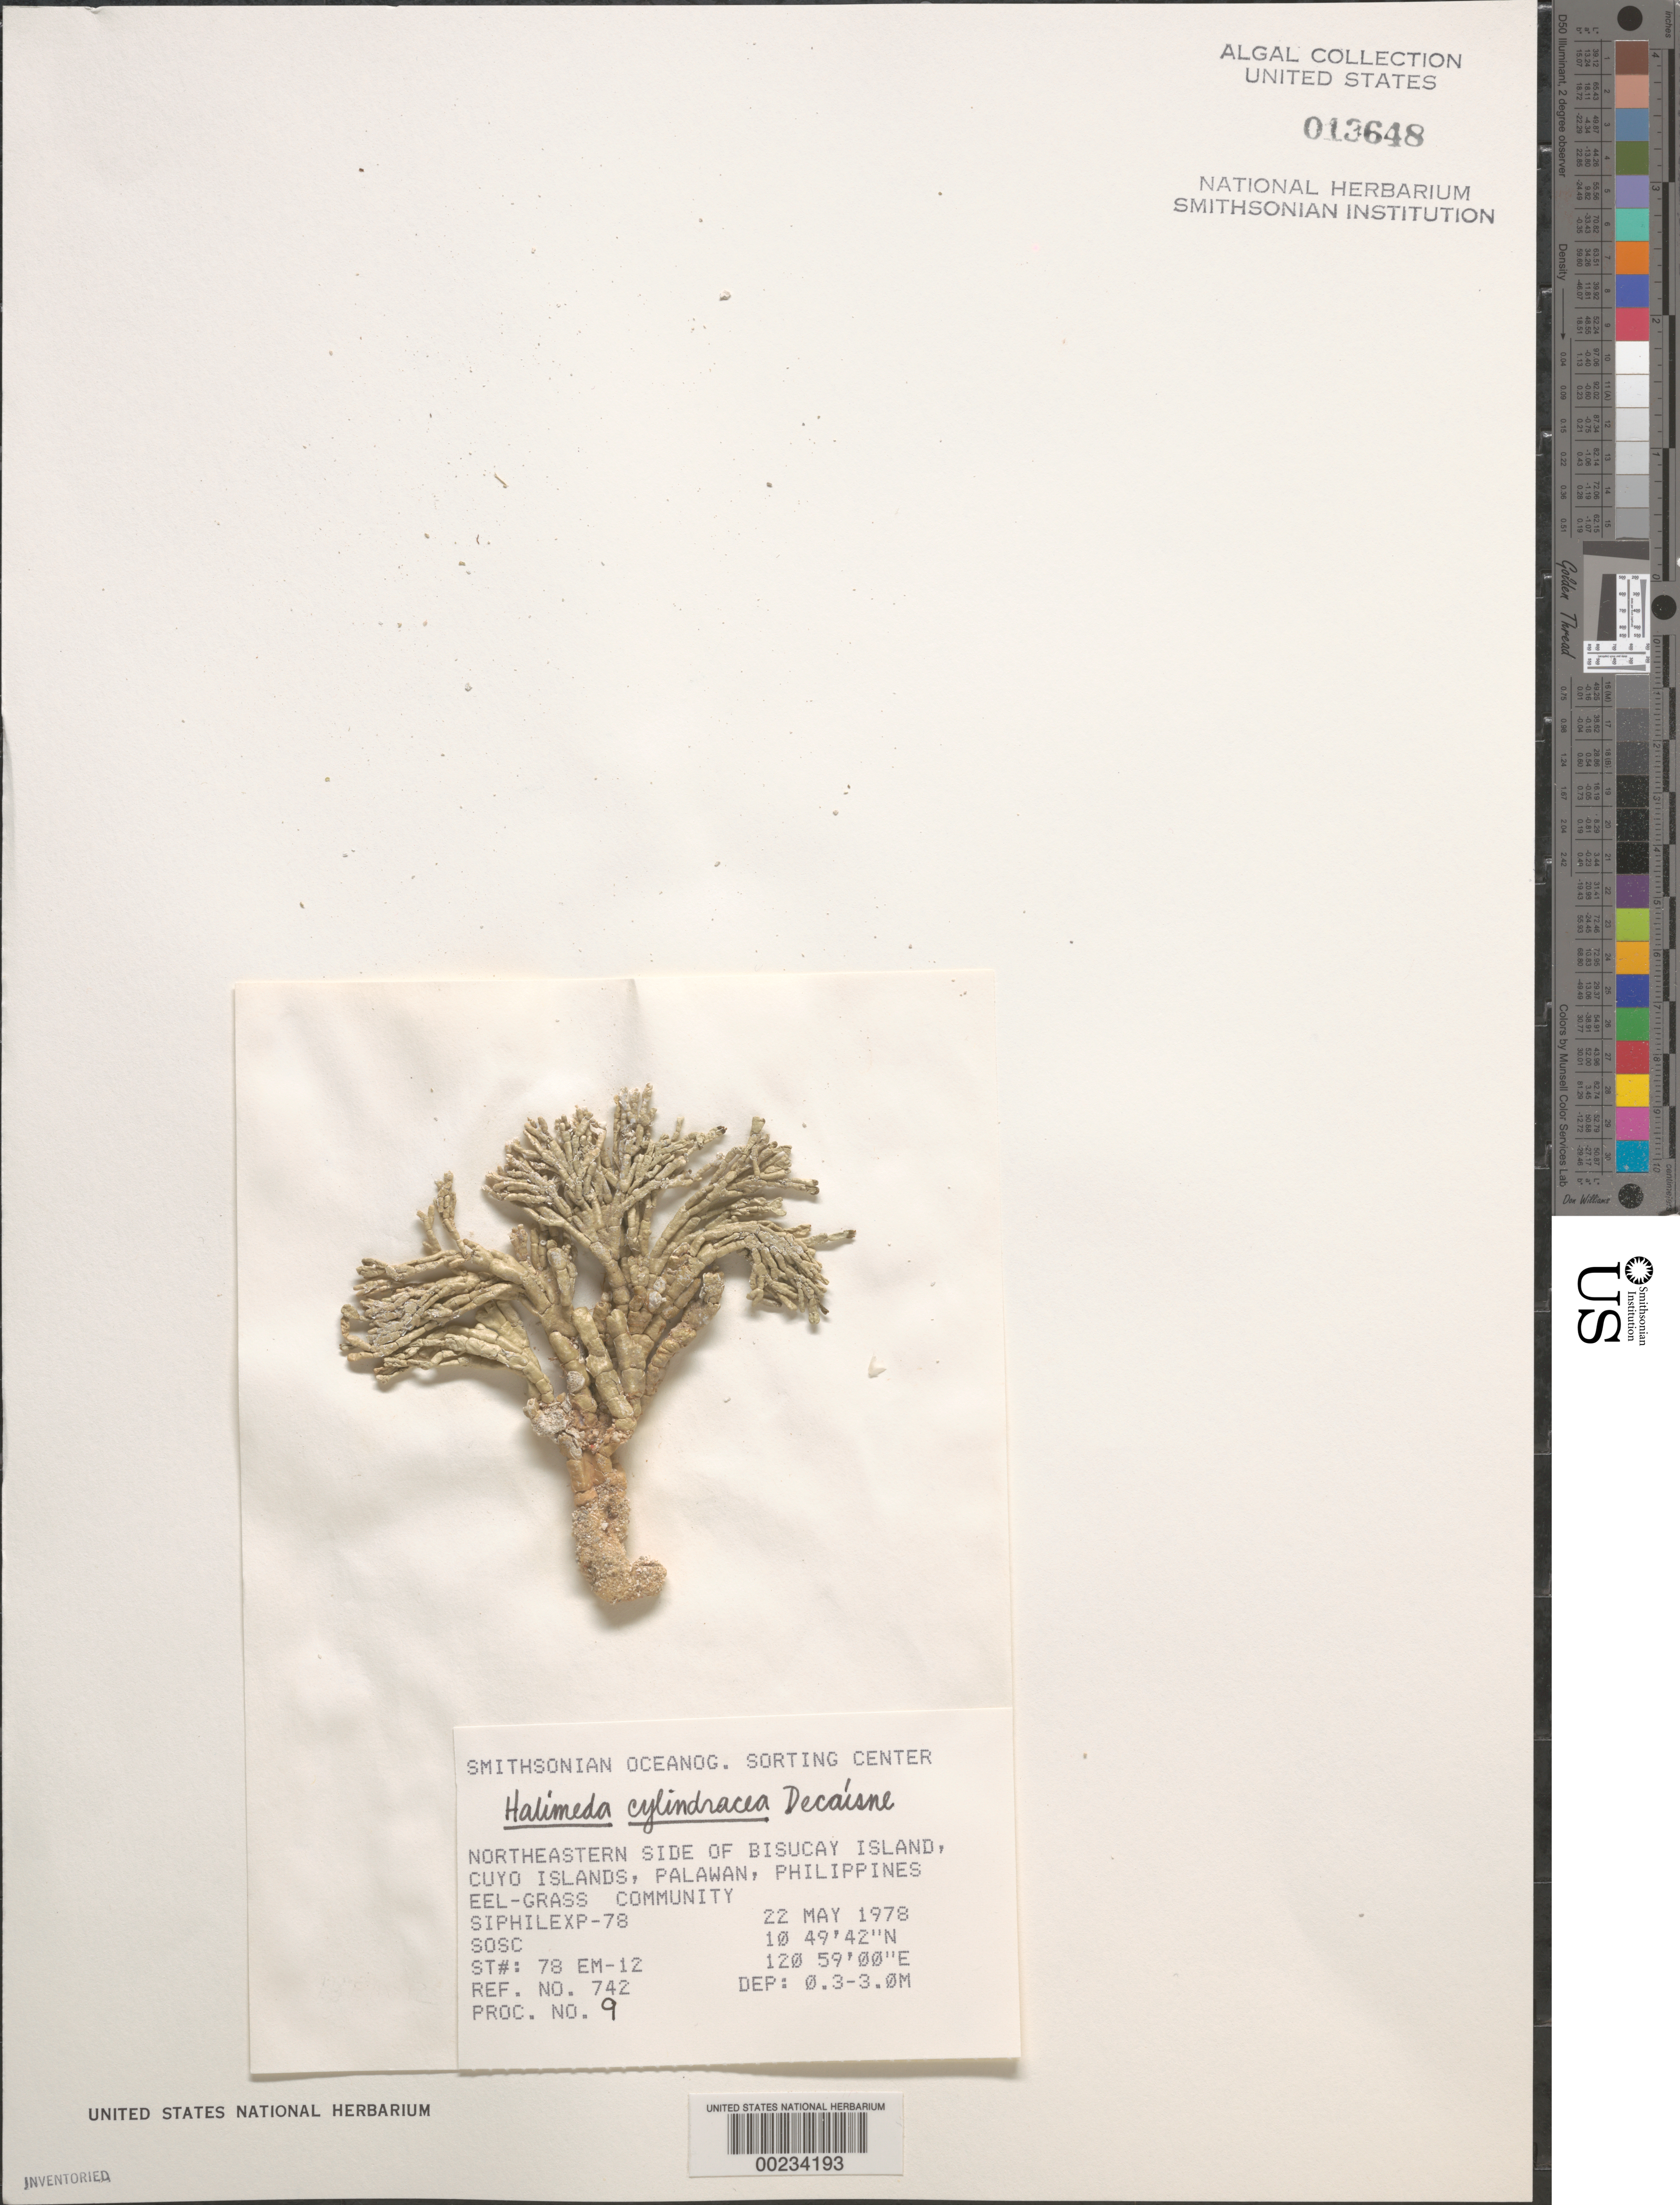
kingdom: Plantae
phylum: Chlorophyta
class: Ulvophyceae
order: Bryopsidales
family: Halimedaceae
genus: Halimeda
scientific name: Halimeda cylindracea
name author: Decne.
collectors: SOSC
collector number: Station 78 Em-12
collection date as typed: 22 May 1978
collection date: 1978-05-22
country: Philippines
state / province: Mimaropa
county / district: Palawan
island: Bisucay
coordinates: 10 49' 42" N, 120 59' 00" E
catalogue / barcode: US 13648